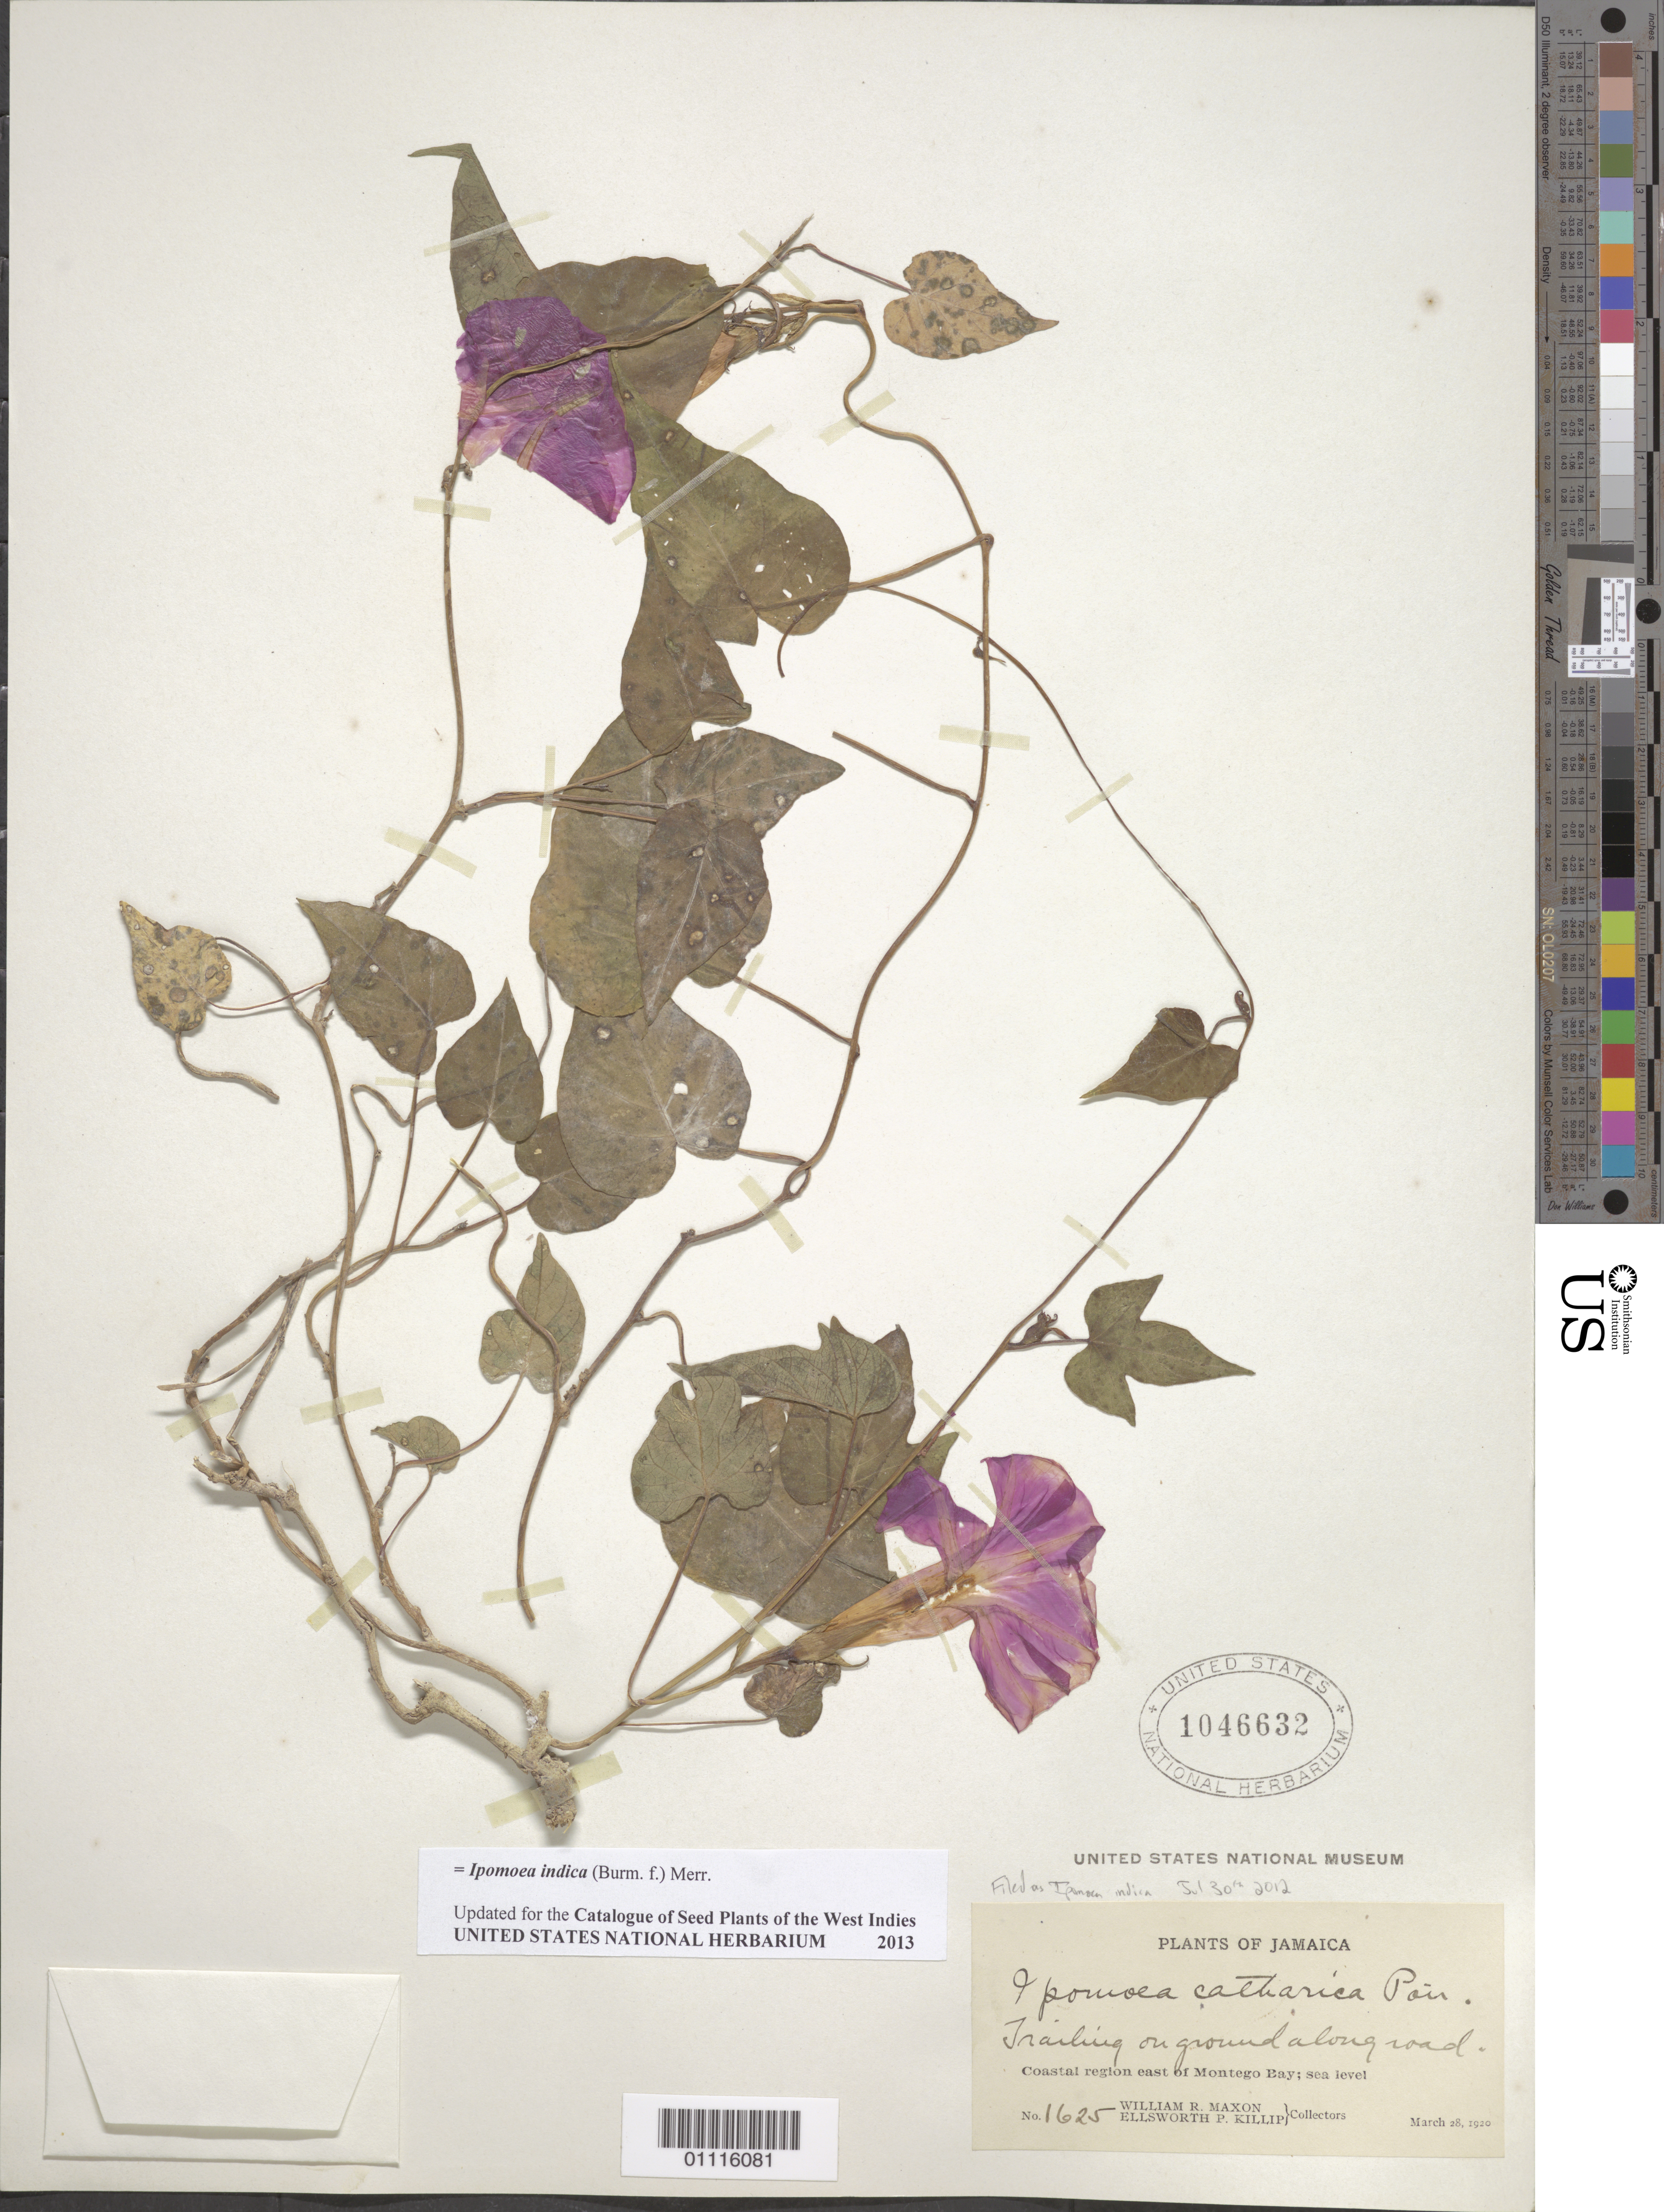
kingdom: Plantae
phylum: Tracheophyta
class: Magnoliopsida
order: Solanales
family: Convolvulaceae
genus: Ipomoea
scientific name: Ipomoea indica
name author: (Burm.) Merr.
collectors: W. R. Maxon & E. P. Killip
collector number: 1625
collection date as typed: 28 Mar 1920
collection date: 1920-03-28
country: Jamaica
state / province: Saint James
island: Jamaica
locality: Coastal region of Montego Bay; sea level. Trailing on ground along road.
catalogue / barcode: US 1046632